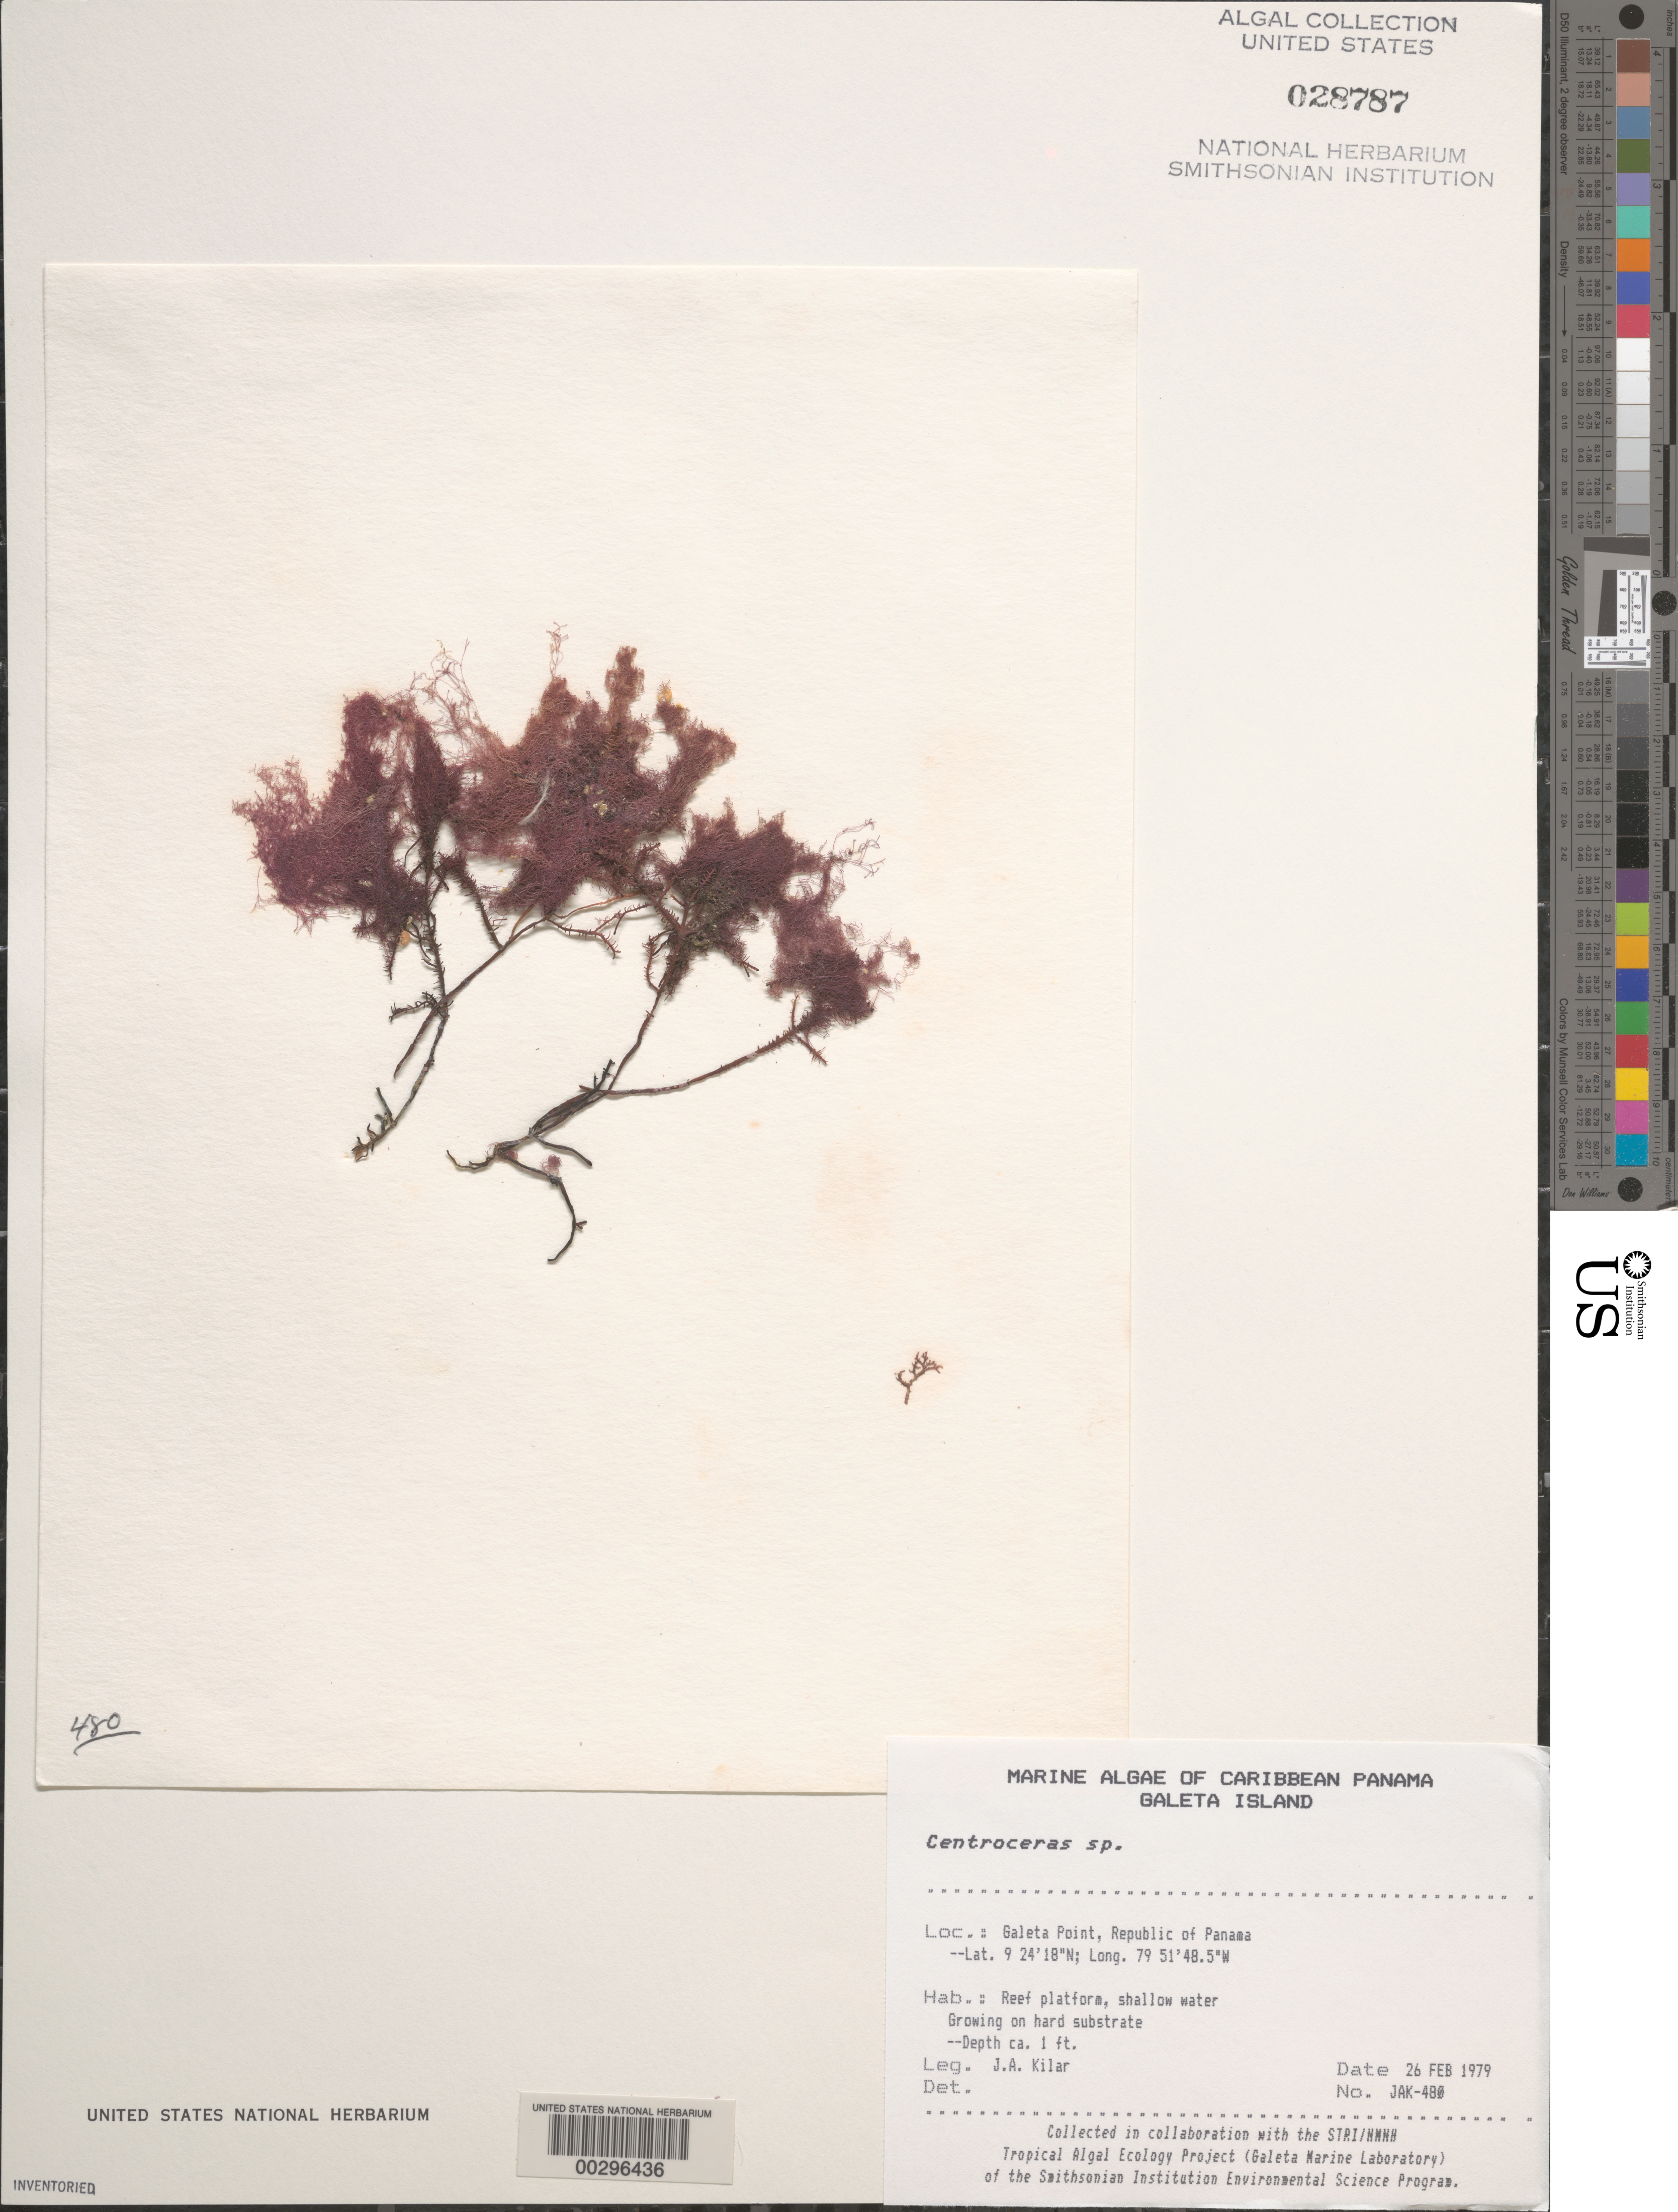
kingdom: Plantae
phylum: Rhodophyta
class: Florideophyceae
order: Ceramiales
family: Ceramiaceae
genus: Centroceras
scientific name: Centroceras sp.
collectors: J. A. Kilar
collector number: JAK-480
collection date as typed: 26 Feb 1979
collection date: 1979-02-26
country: Panama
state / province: Colón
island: Galeta Island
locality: Galeta Point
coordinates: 9 24'18"N, 79 51'48.5"W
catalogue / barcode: US 28787